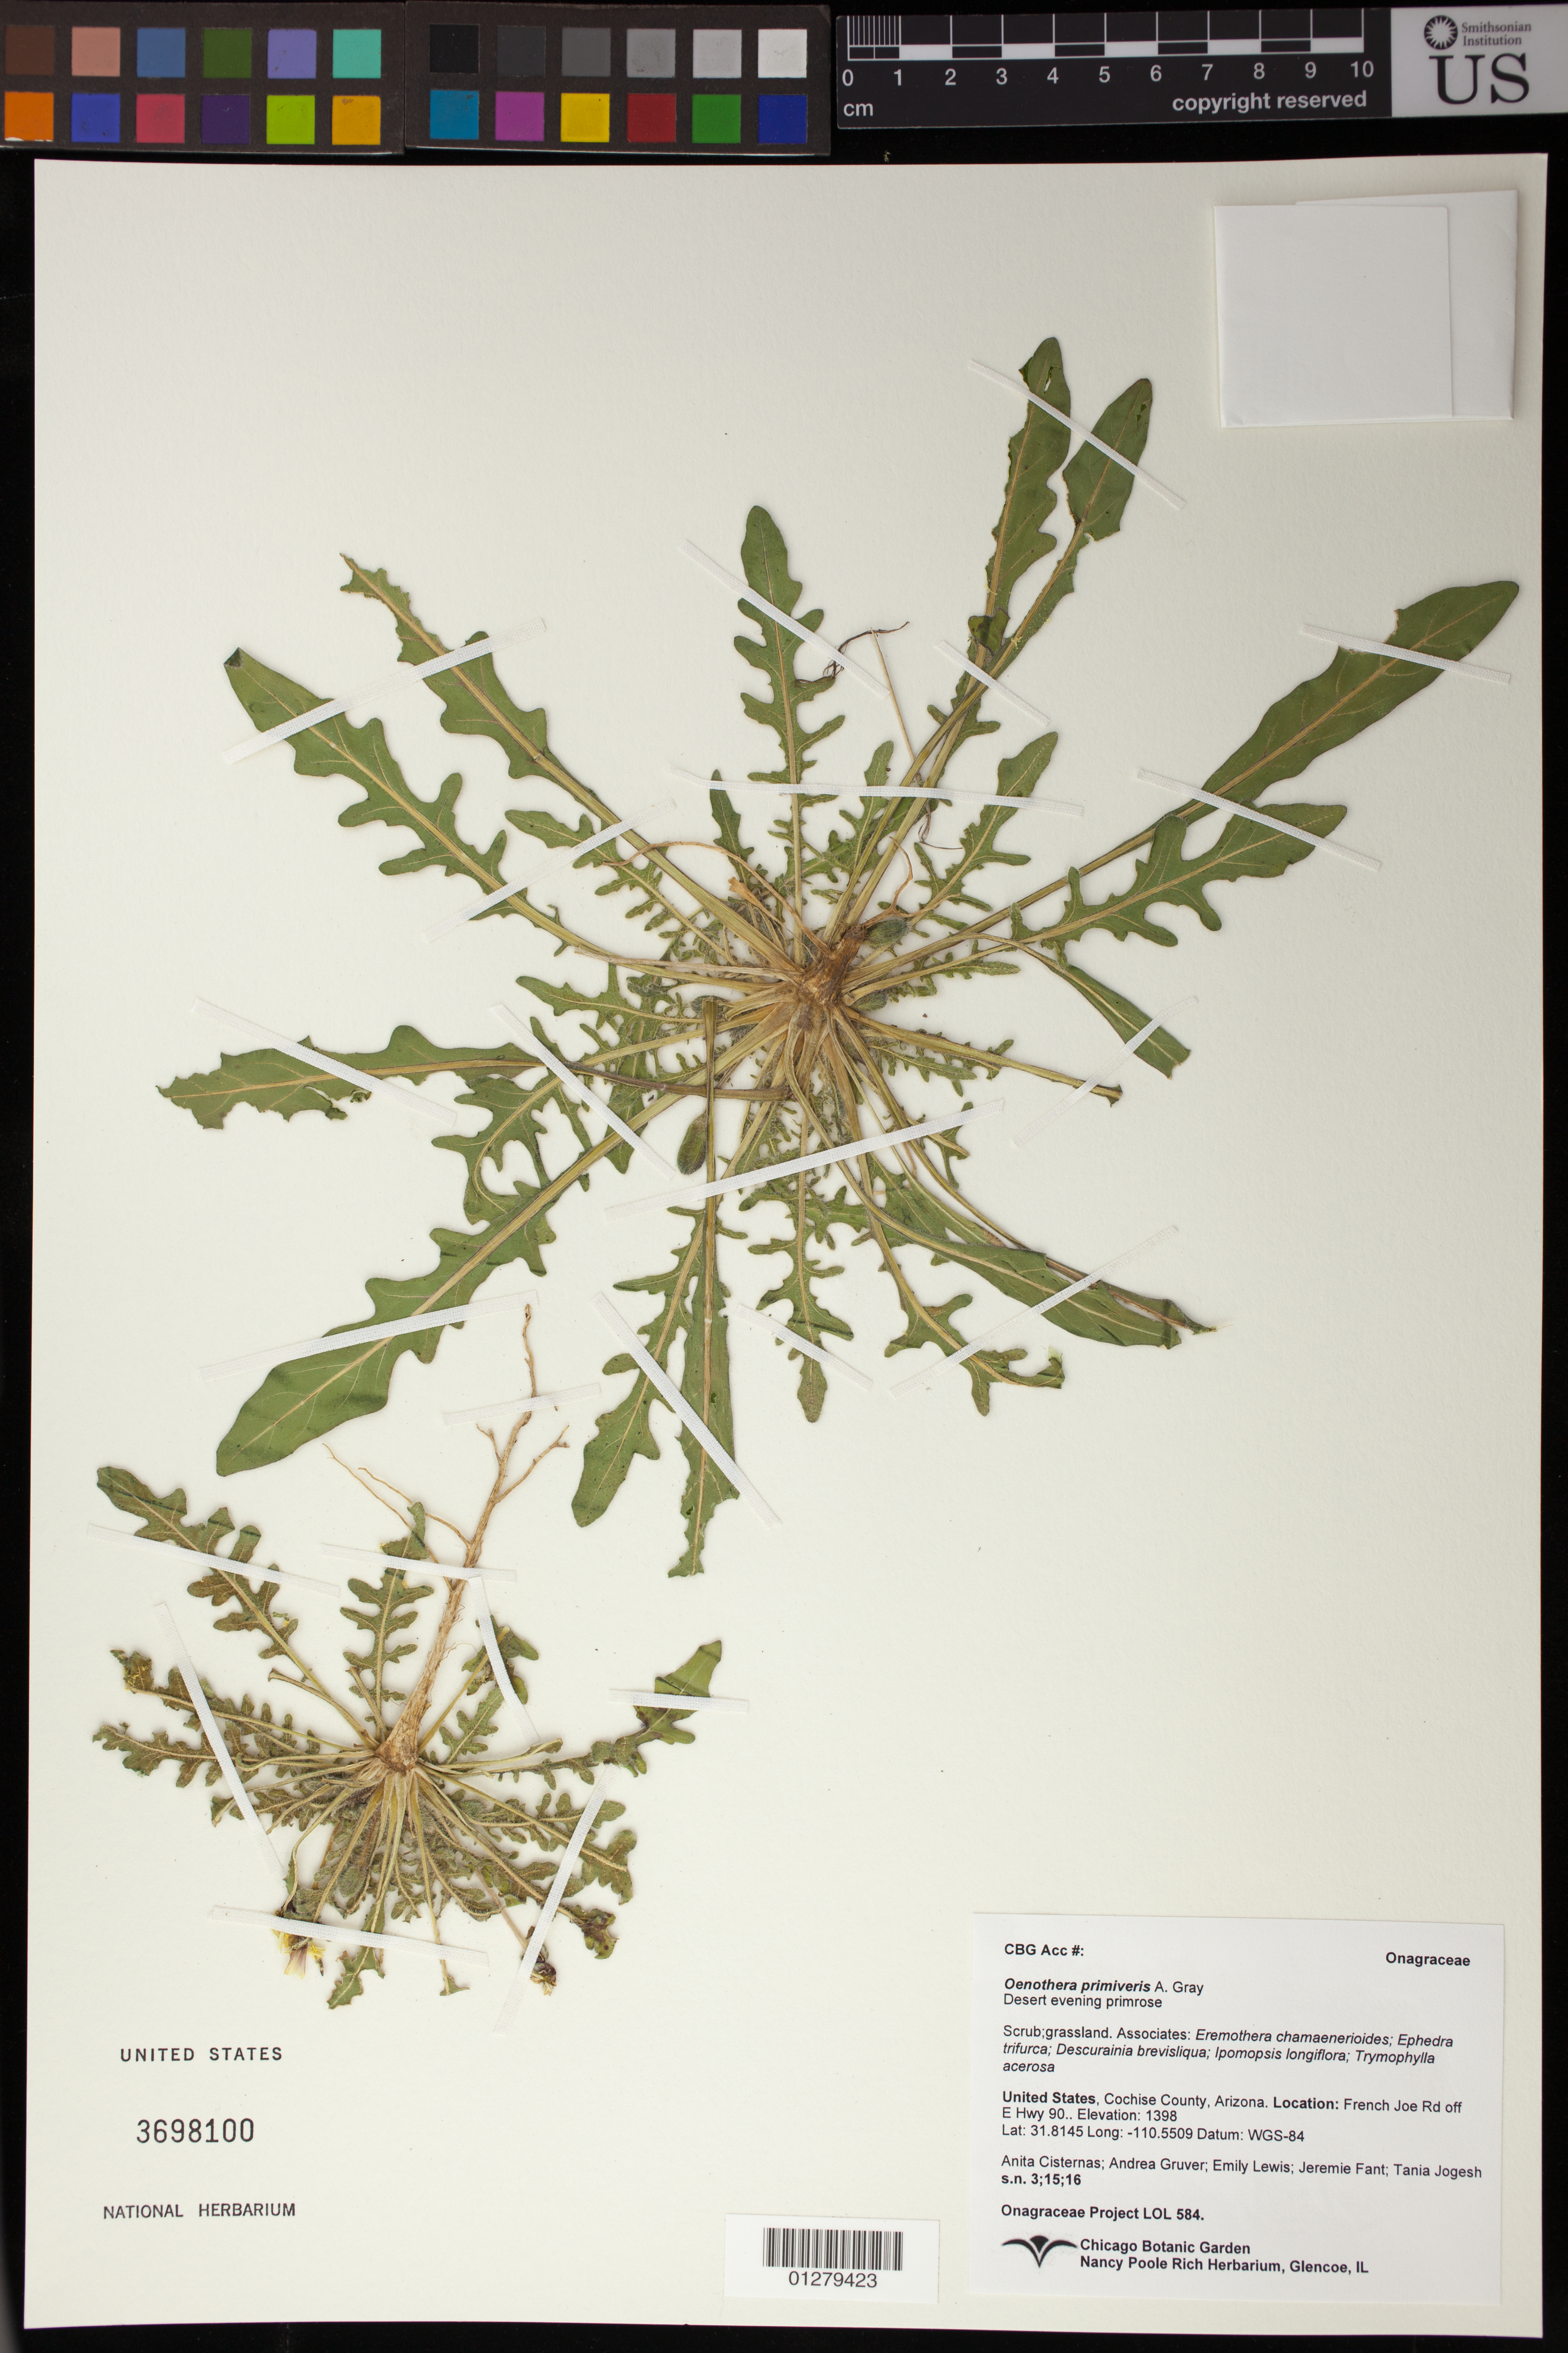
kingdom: Plantae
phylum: Tracheophyta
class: Magnoliopsida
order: Myrtales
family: Onagraceae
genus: Oenothera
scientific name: Oenothera primiveris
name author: A. Gray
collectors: A. Gruver, A. Cisternas, E. Lewis, J. Fant & T. Jogesh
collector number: LOL 584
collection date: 2016-03-15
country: United States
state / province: Arizona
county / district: Cochise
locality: Coronado National Forest, French Joe Road off E Hwy 90.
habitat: Grazed grassland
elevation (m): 1398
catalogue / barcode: US 3698100